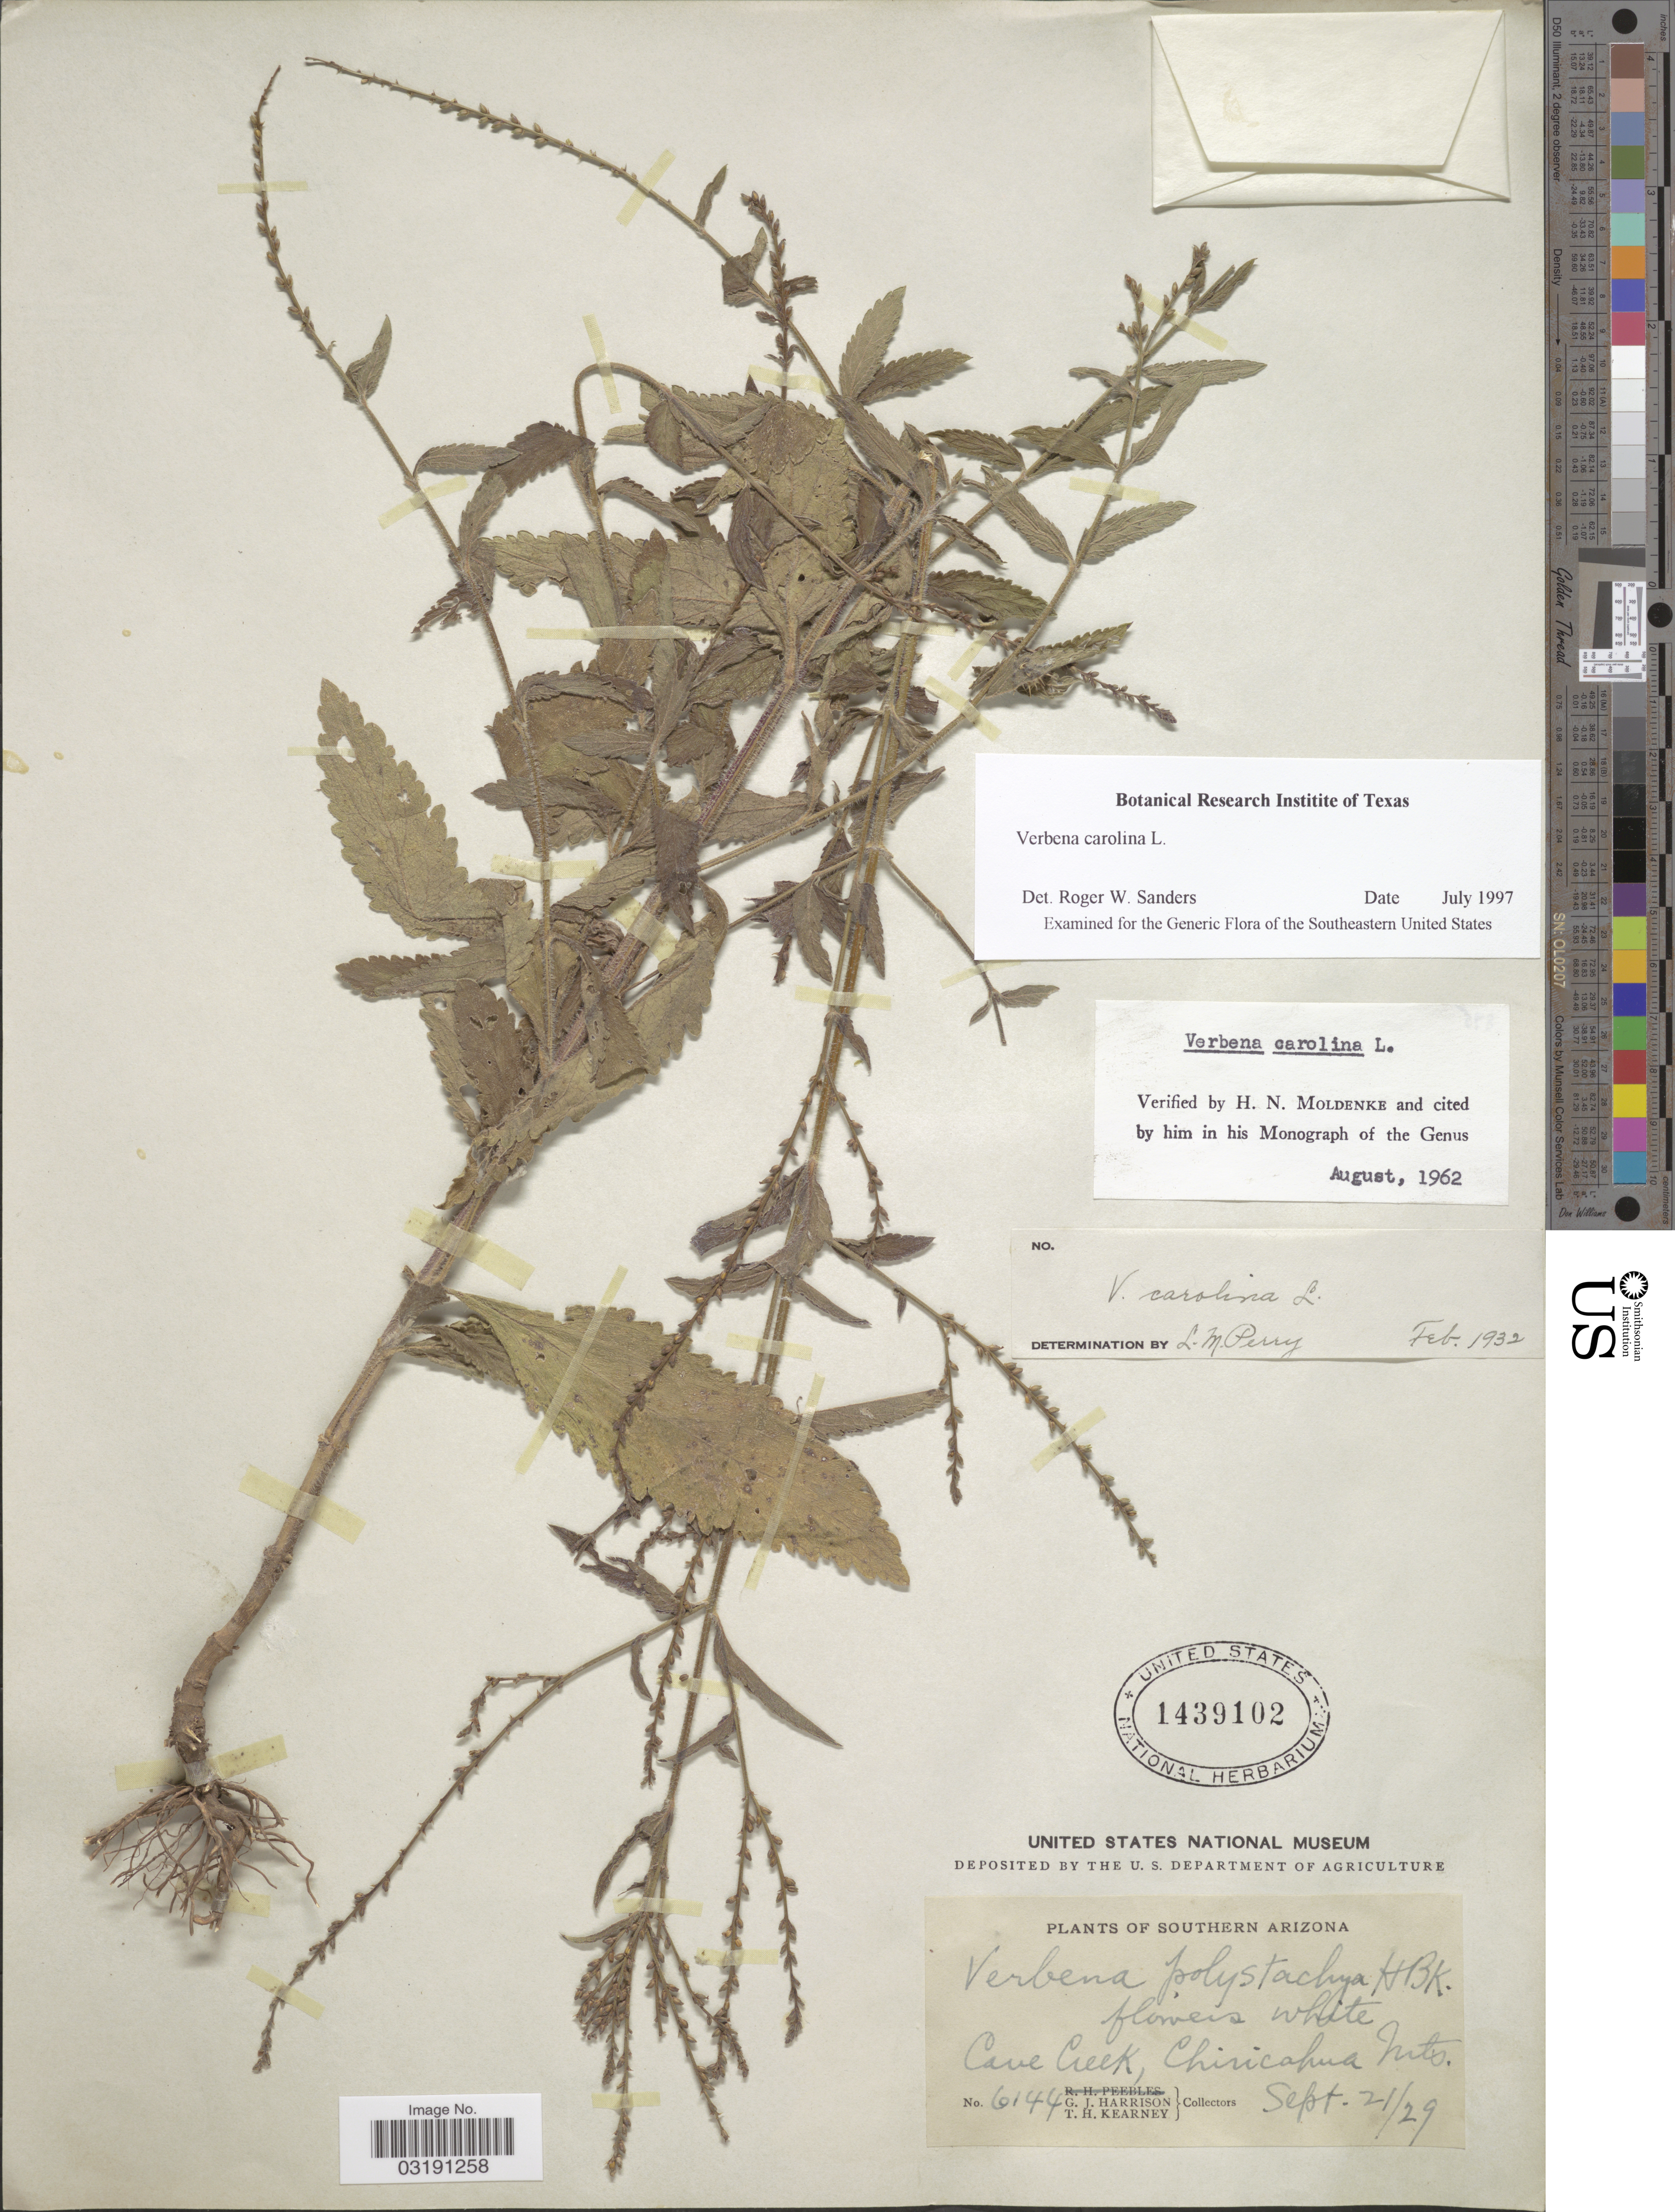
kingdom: Plantae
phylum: Tracheophyta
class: Magnoliopsida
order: Lamiales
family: Verbenaceae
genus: Verbena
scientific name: Verbena carolina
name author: L.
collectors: G. J. Harrison & T. H. Kearney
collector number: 6144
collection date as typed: Transcribed d/m/y: 21/9/29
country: United States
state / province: Arizona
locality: Southern Arizona. Cave Creek, Chiricahua Mts.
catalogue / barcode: US 1439102